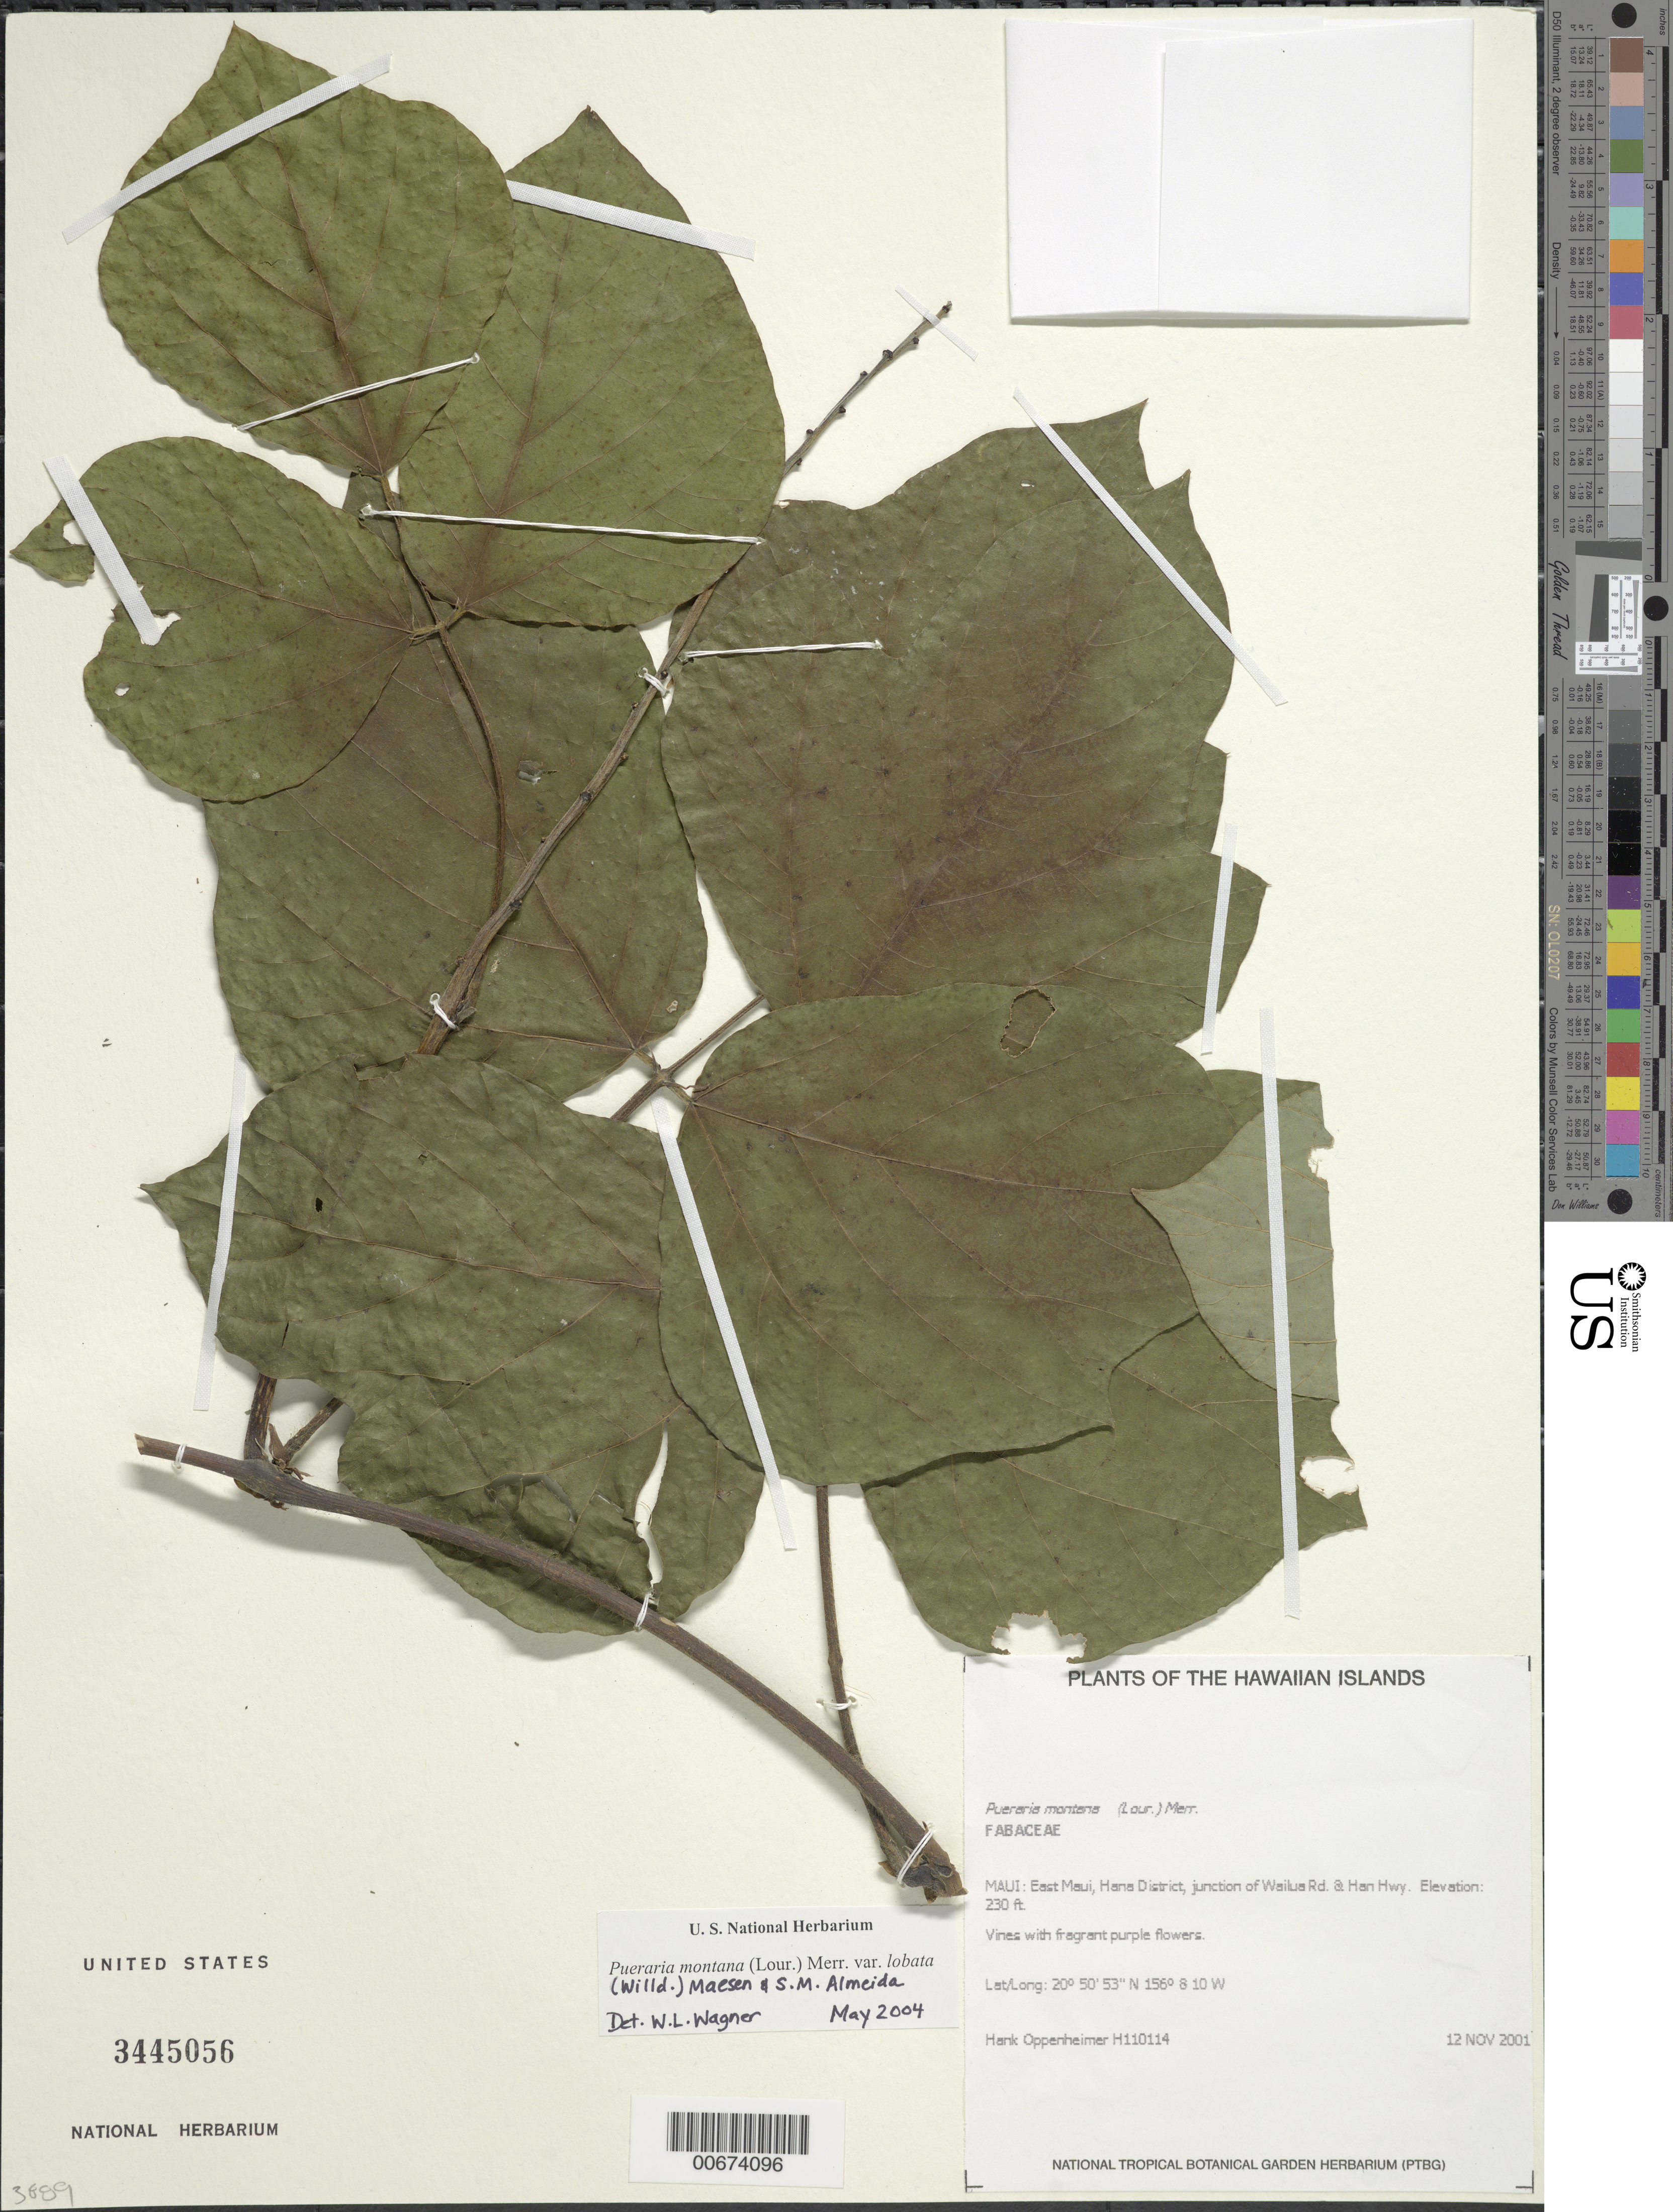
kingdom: Plantae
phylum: Tracheophyta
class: Magnoliopsida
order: Fabales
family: Fabaceae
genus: Pueraria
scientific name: Pueraria montana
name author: (Lour.) Merr.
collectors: H. L. Oppenheimer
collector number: H110114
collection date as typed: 12 Nov 2001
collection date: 2001-11-12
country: United States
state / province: Hawaii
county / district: Maui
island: Maui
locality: E Maui, Hana District, junction of Wilua Rd & Han Hwy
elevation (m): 70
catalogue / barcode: US 3445056